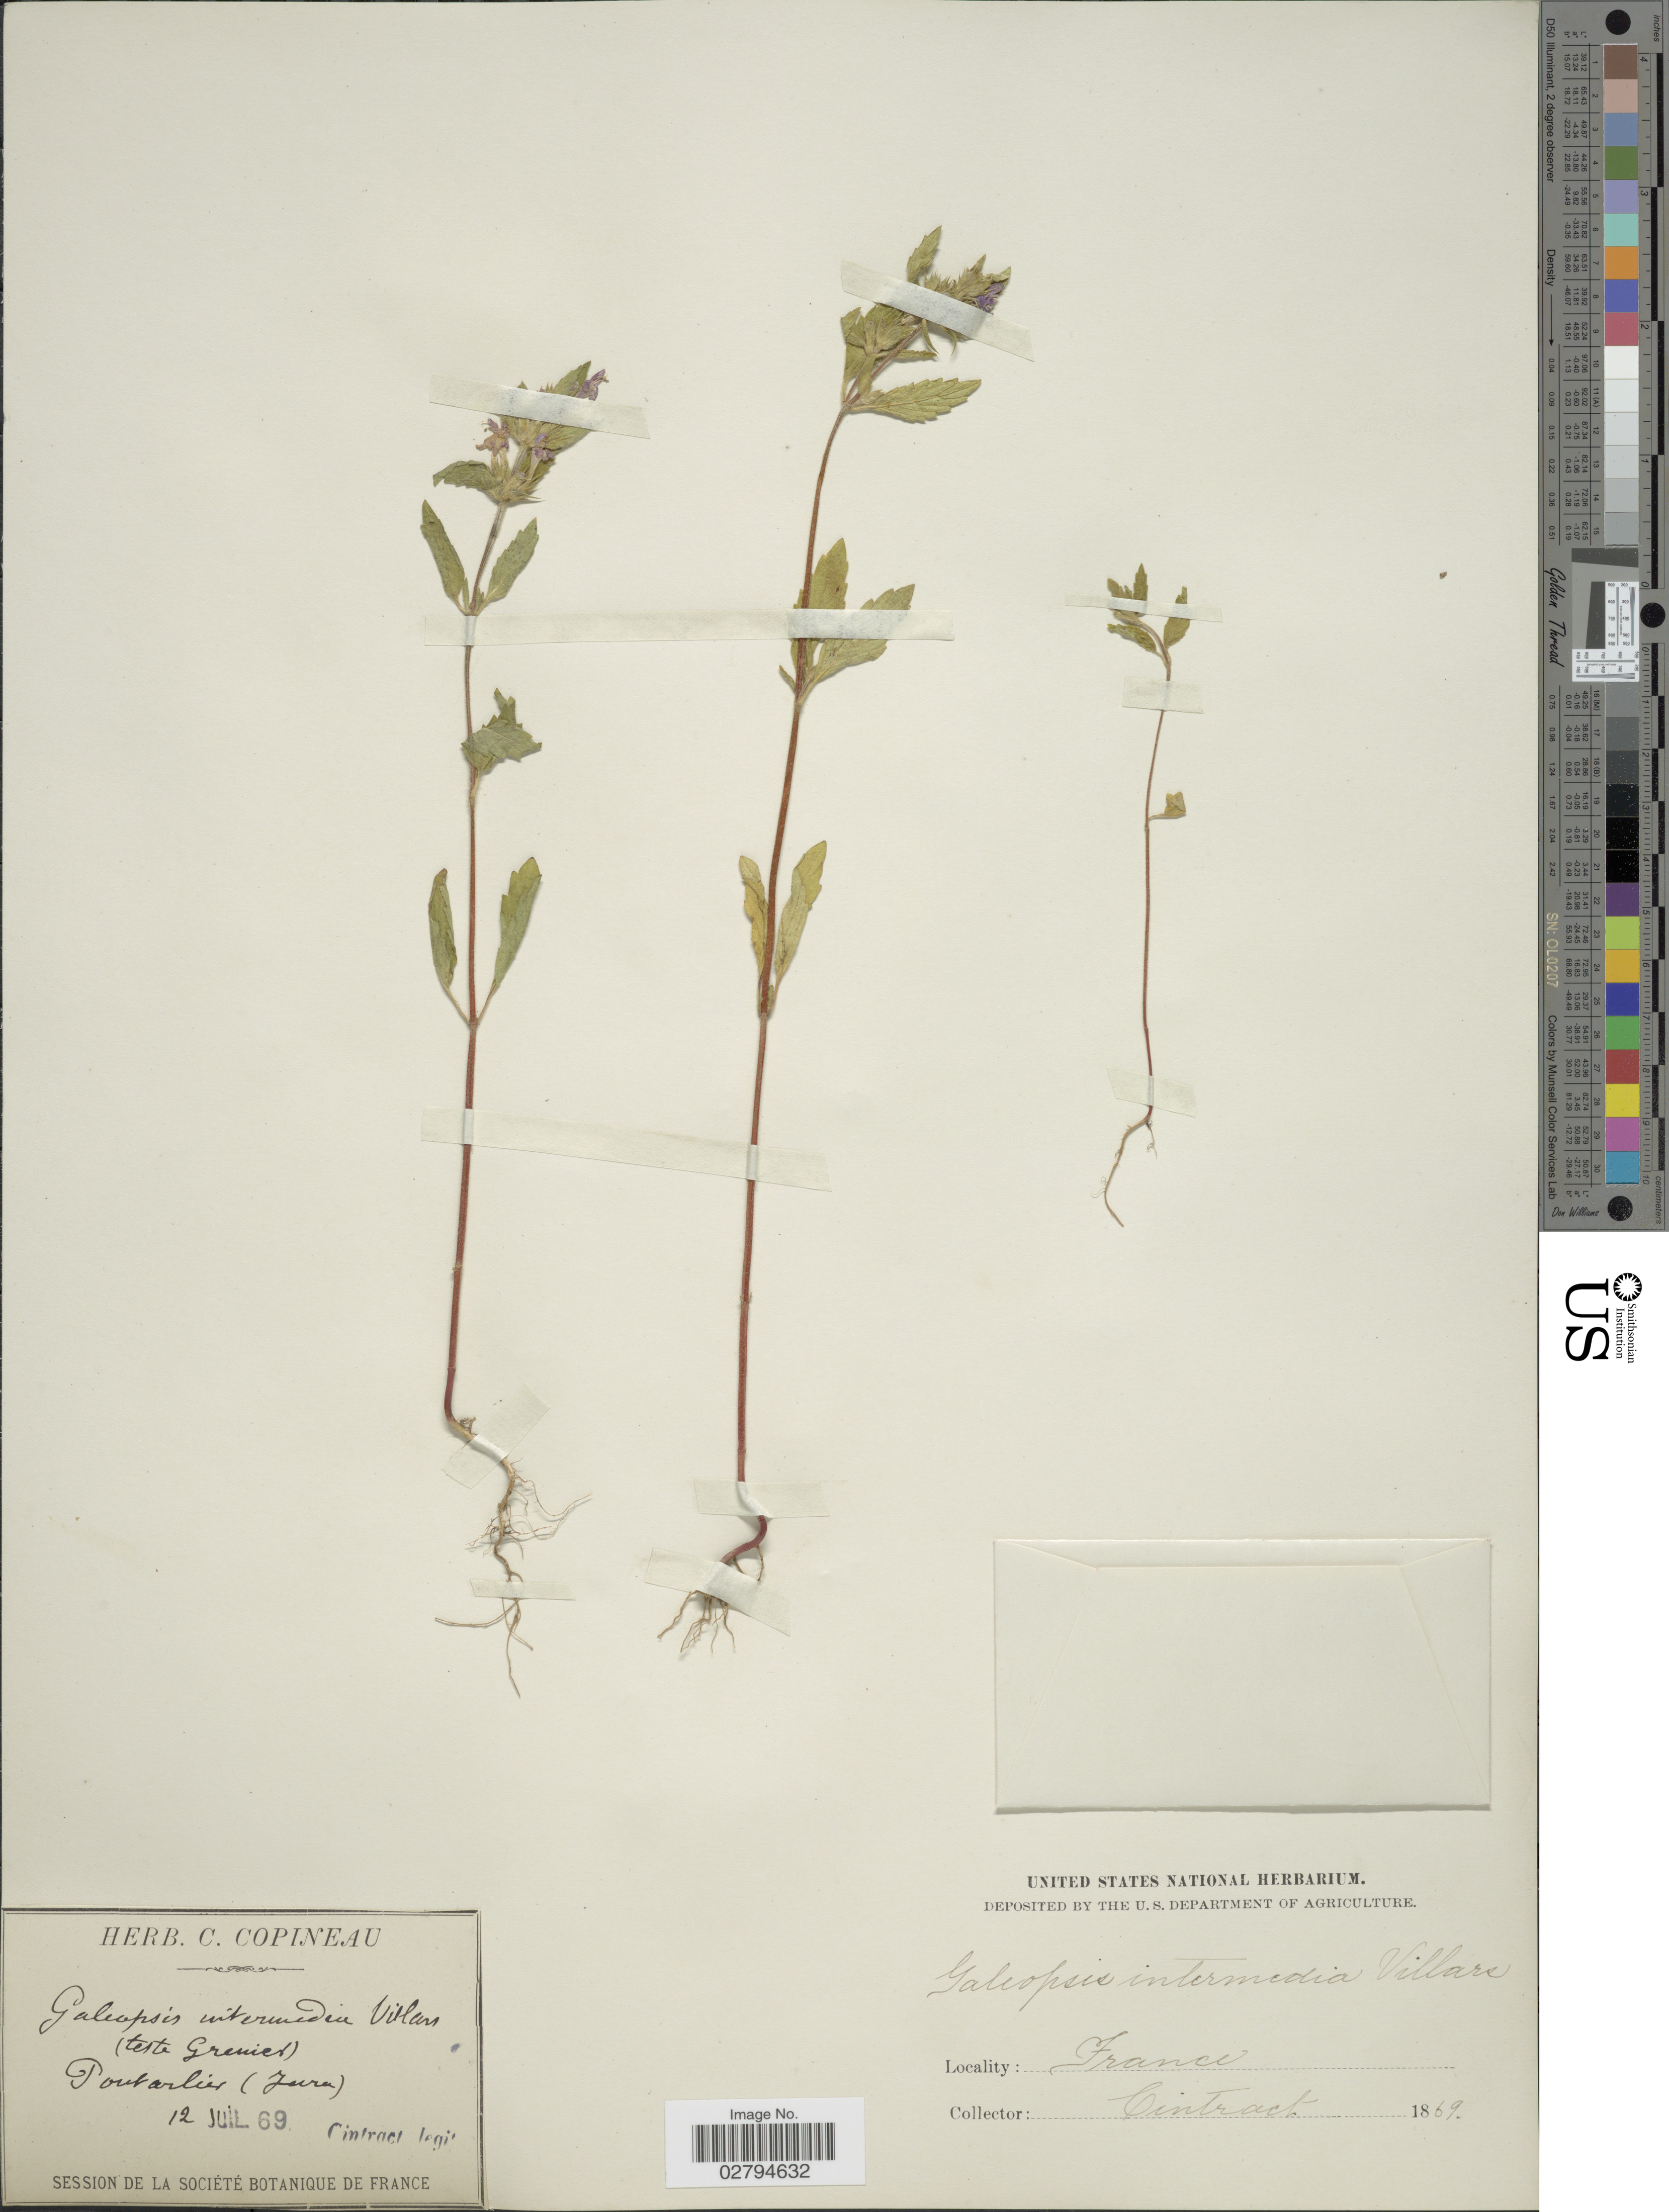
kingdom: Plantae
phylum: Tracheophyta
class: Magnoliopsida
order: Lamiales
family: Lamiaceae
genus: Galeopsis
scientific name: Galeopsis intermedia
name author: Vill.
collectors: Cintract, --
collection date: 1869-07-12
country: France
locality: Poutarlier (Jura).